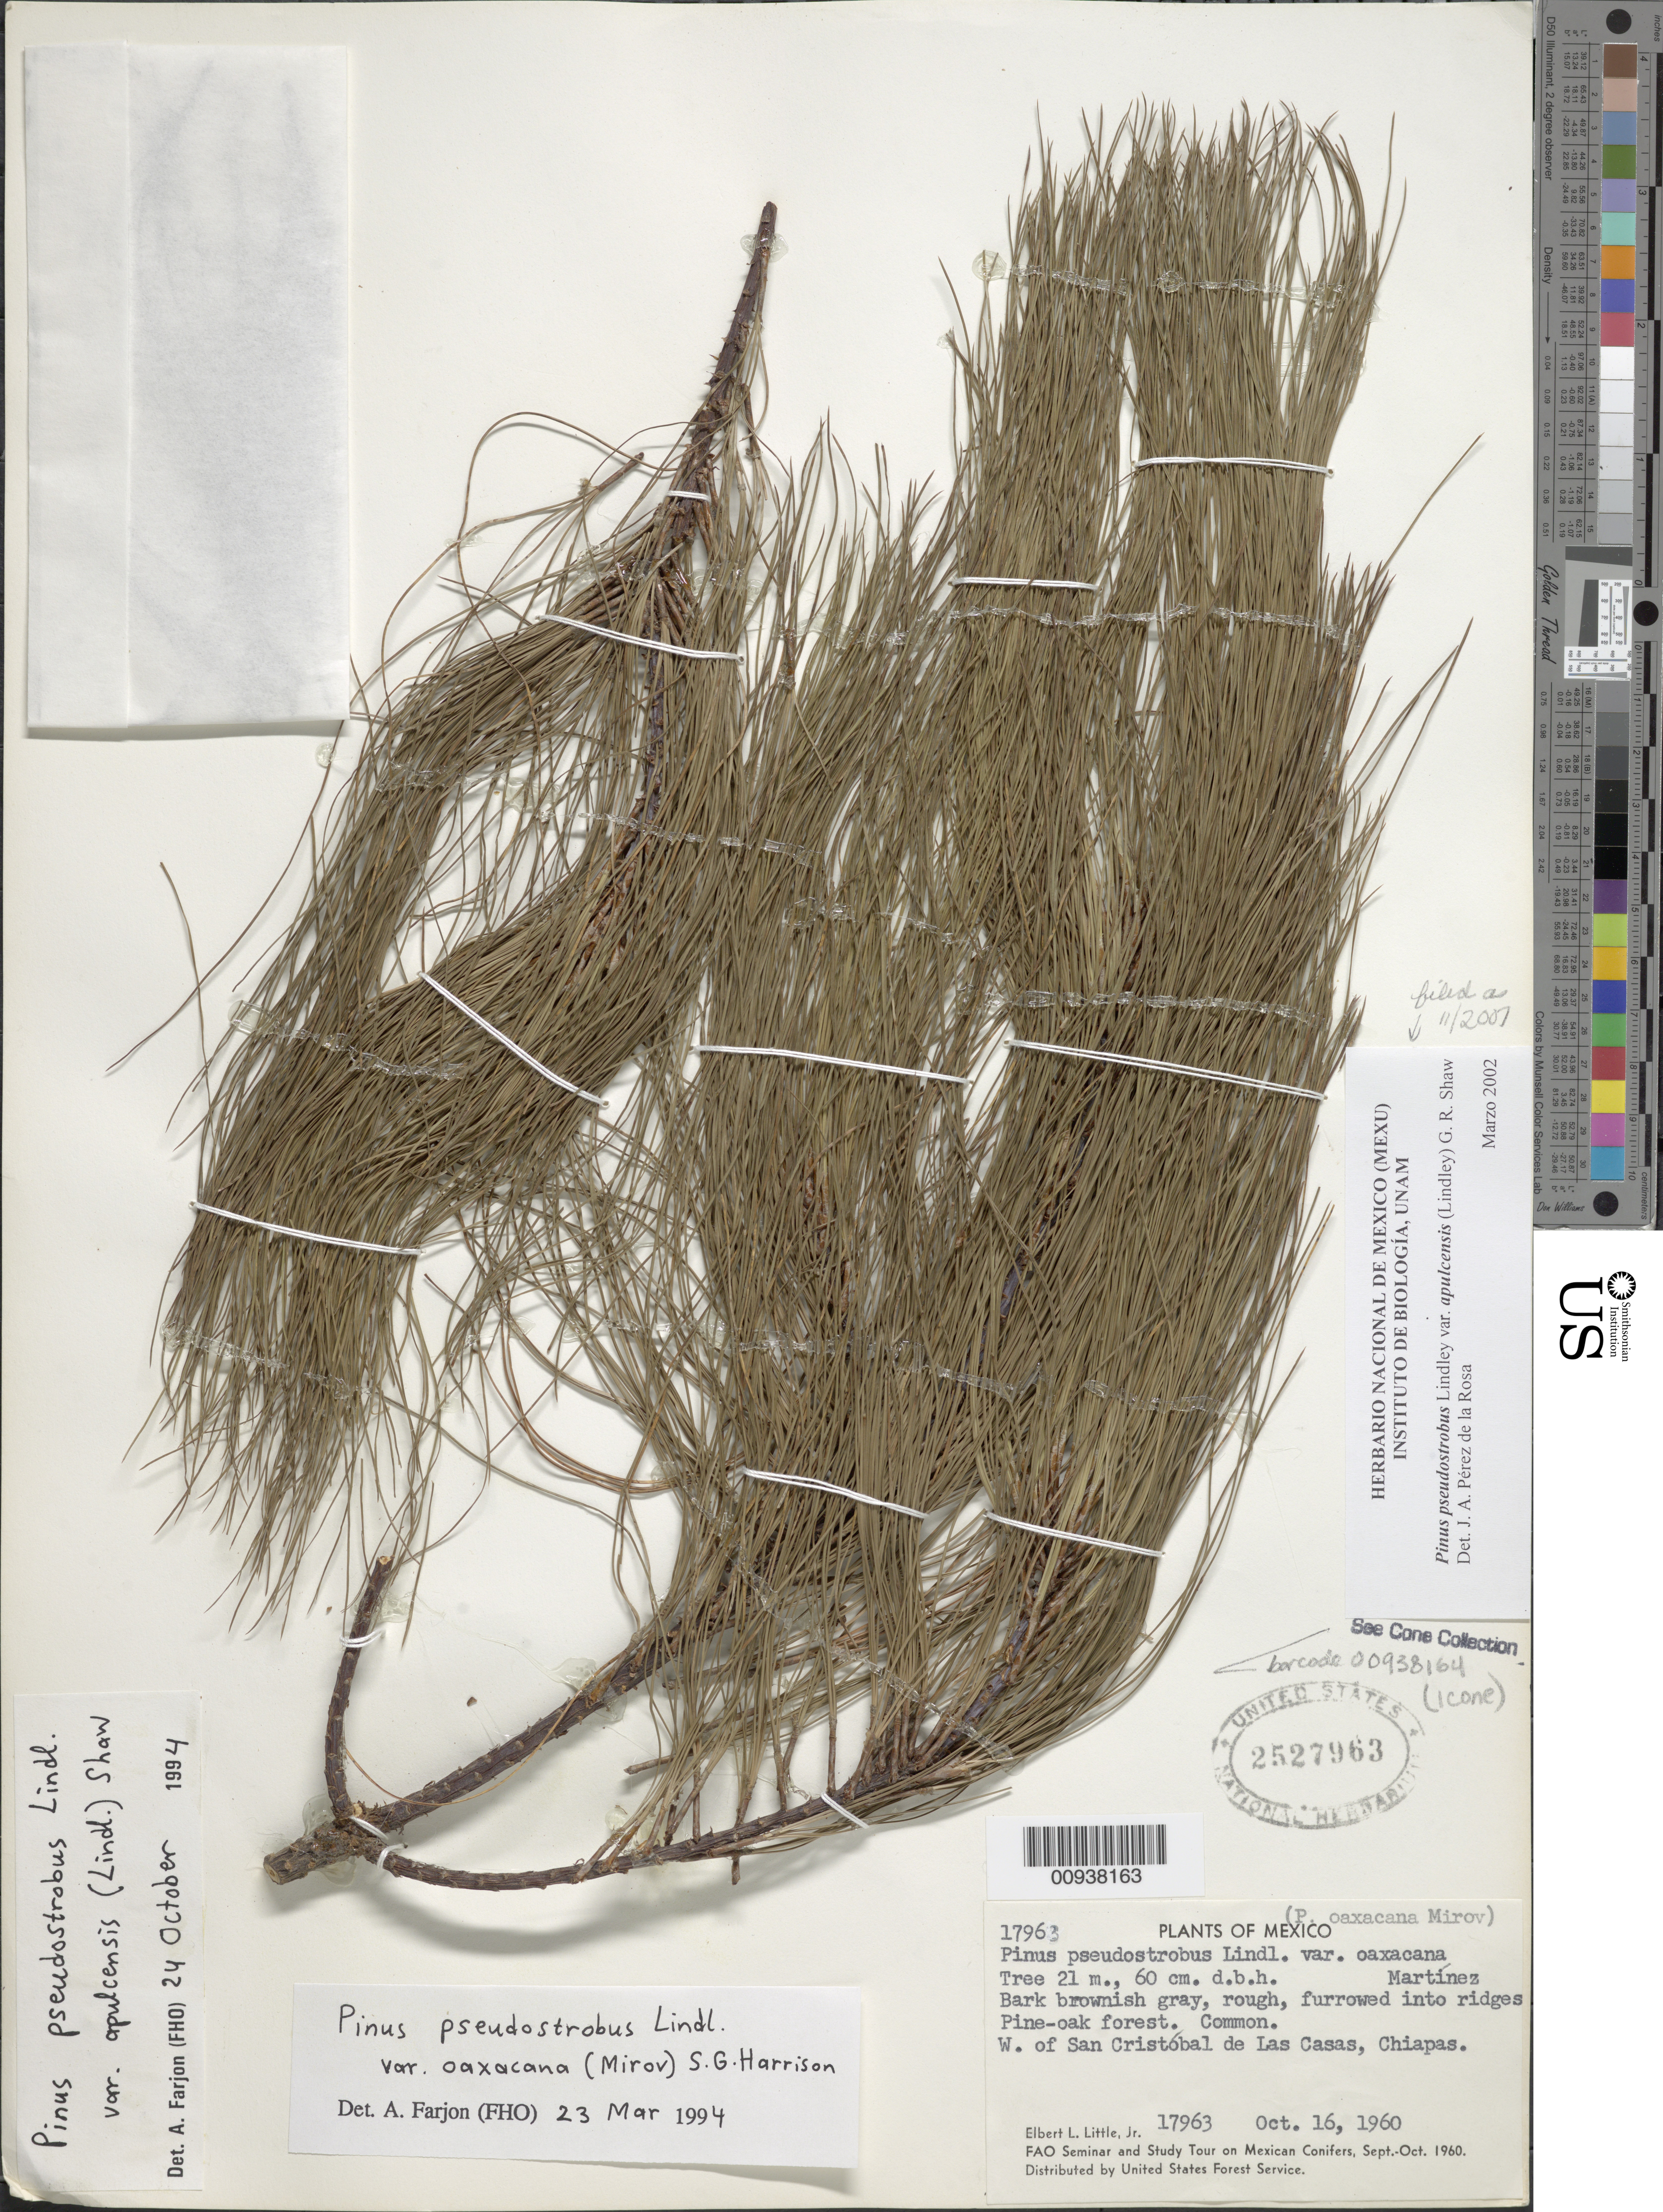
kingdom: Plantae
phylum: Tracheophyta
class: Pinopsida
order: Pinales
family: Pinaceae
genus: Pinus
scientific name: Pinus pseudostrobus var. apulcensis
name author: (Shaw) Lindl.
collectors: E. L. Little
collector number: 17963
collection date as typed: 16 Oct 1960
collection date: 1960-10-16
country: Mexico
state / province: Chiapas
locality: W of San Cristóbal de las Casas.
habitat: Pine-oak forest.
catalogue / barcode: US 2527963